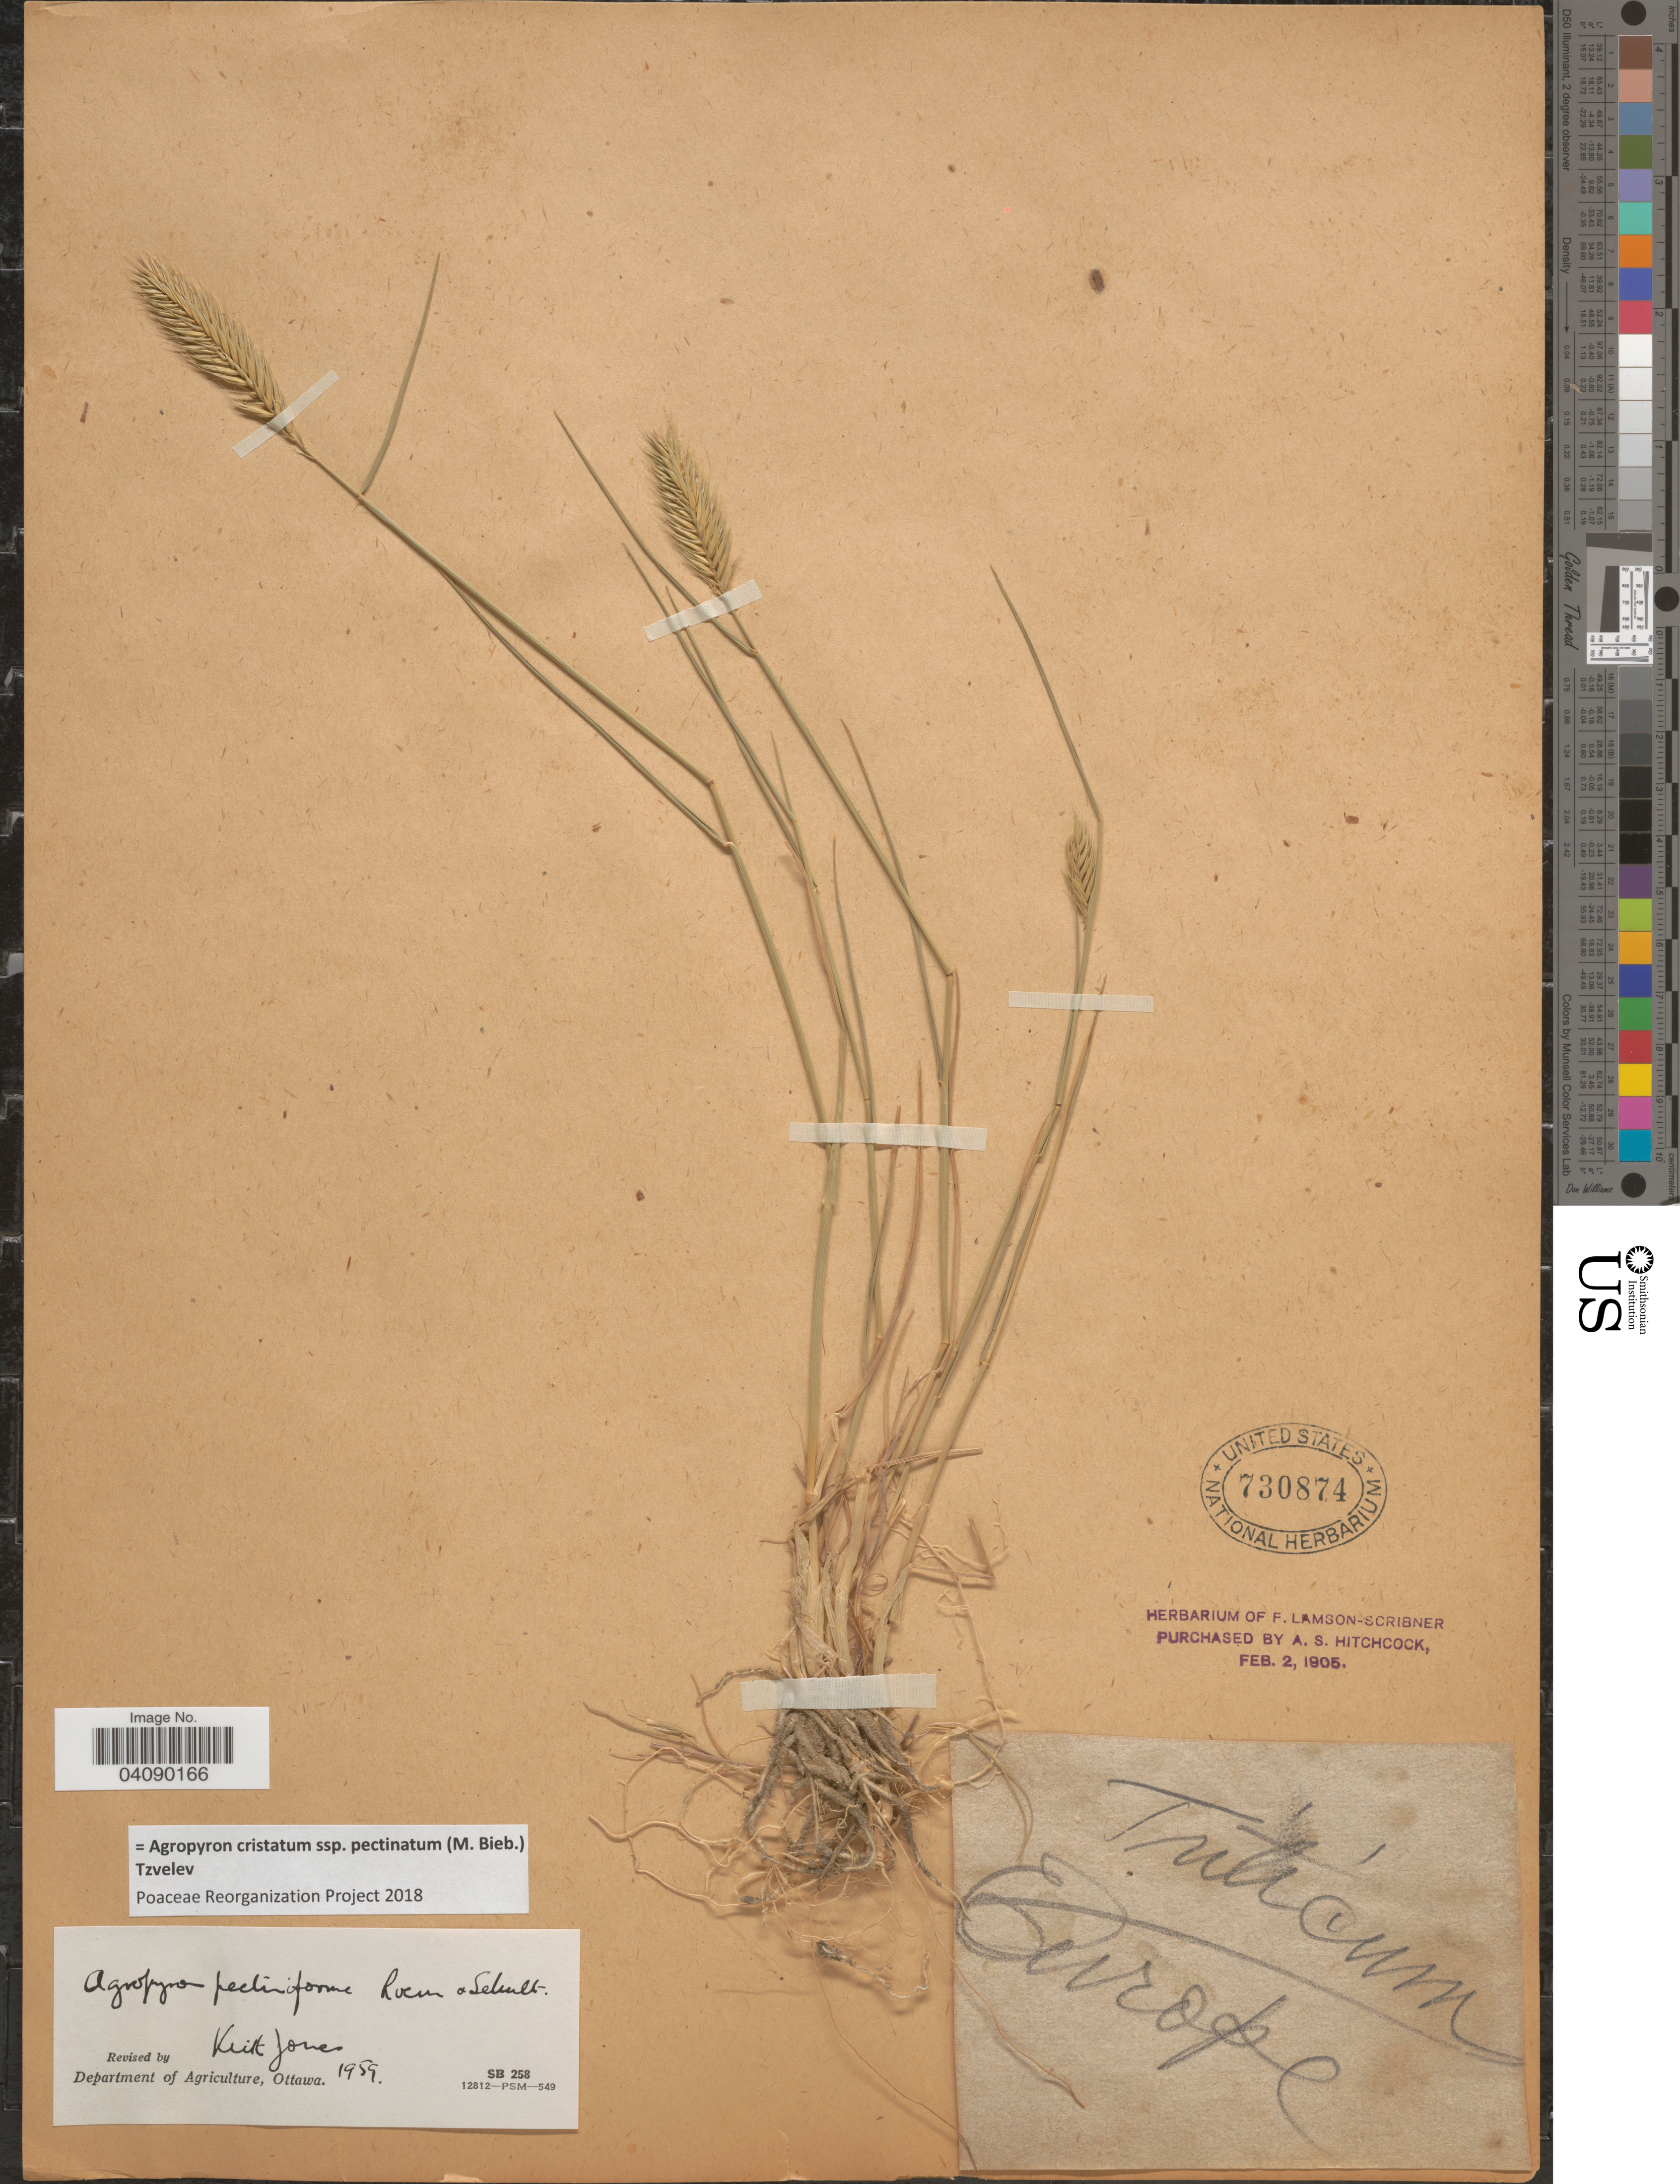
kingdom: Plantae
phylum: Tracheophyta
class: Liliopsida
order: Poales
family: Poaceae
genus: Agropyron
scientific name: Agropyron cristatum subsp. pectinatum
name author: (M. Bieb.) Tzvelev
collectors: ex herb. F. Lamson Scribner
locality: Europe.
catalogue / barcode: US 730874